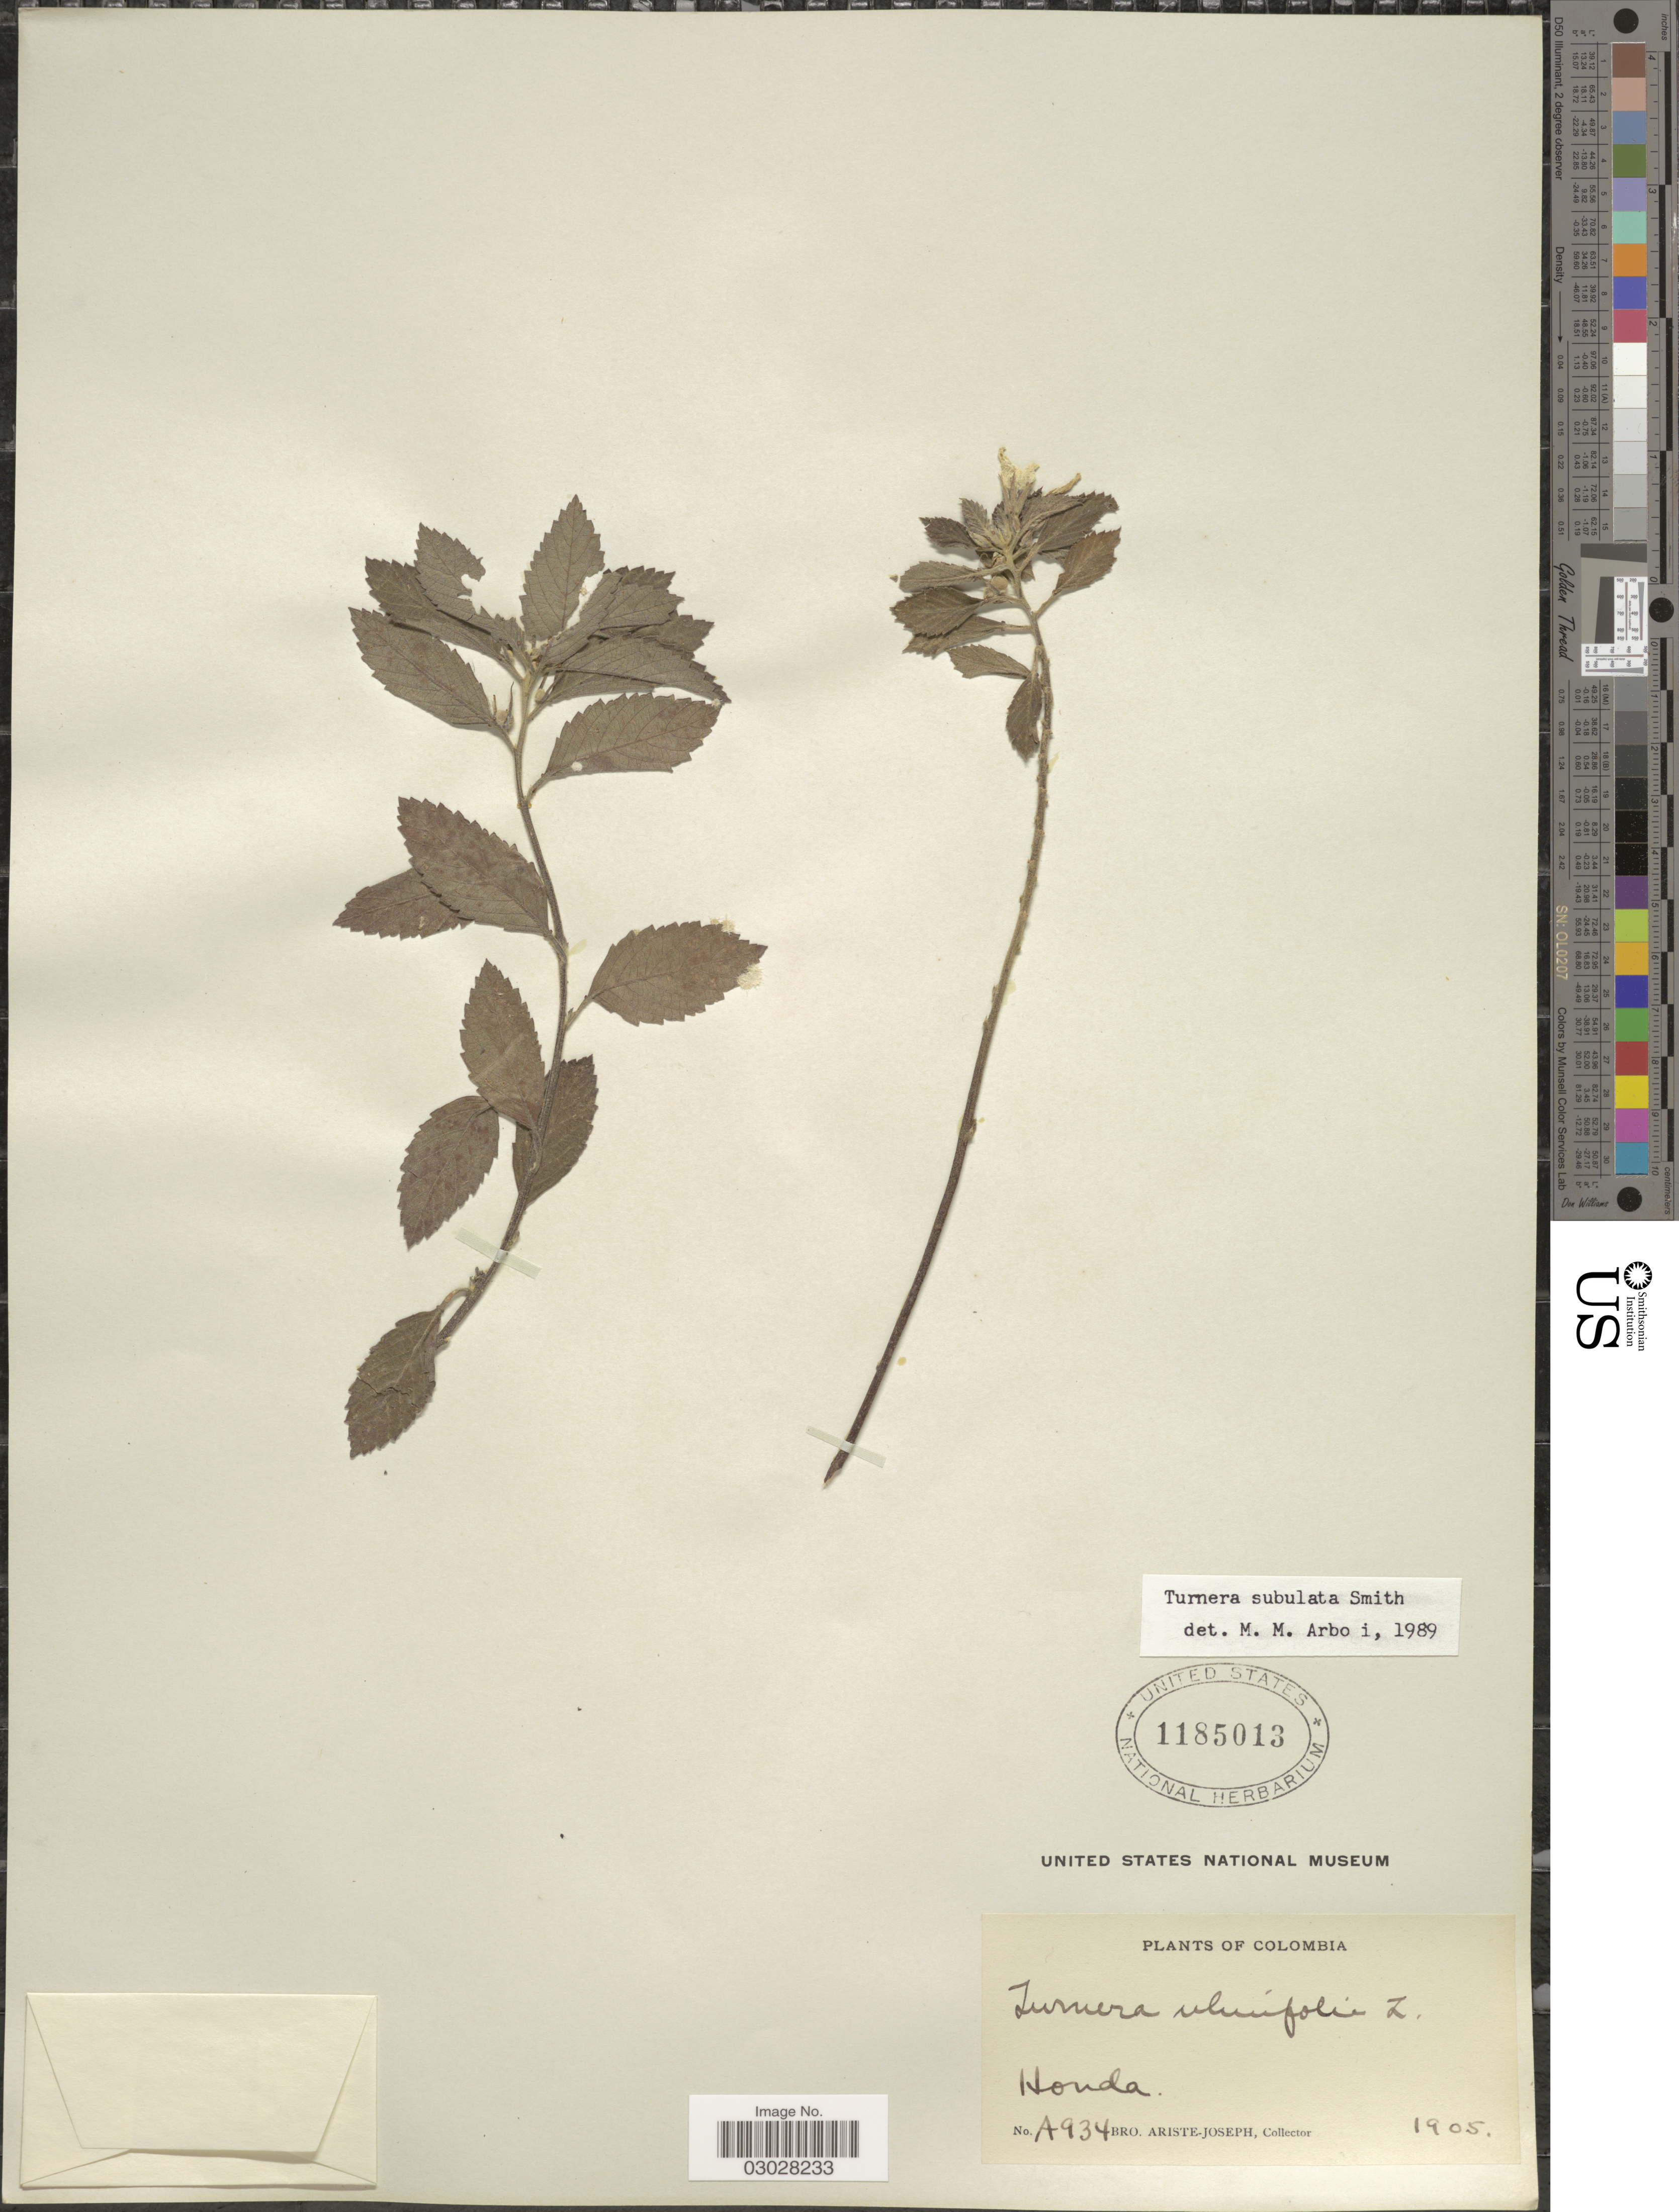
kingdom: Plantae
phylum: Tracheophyta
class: Magnoliopsida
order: Malpighiales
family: Turneraceae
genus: Turnera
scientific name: Turnera subulata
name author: Sm.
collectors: Bro. Ariste-Joseph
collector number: A934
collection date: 1905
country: Colombia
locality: Honda.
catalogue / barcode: US 1185013